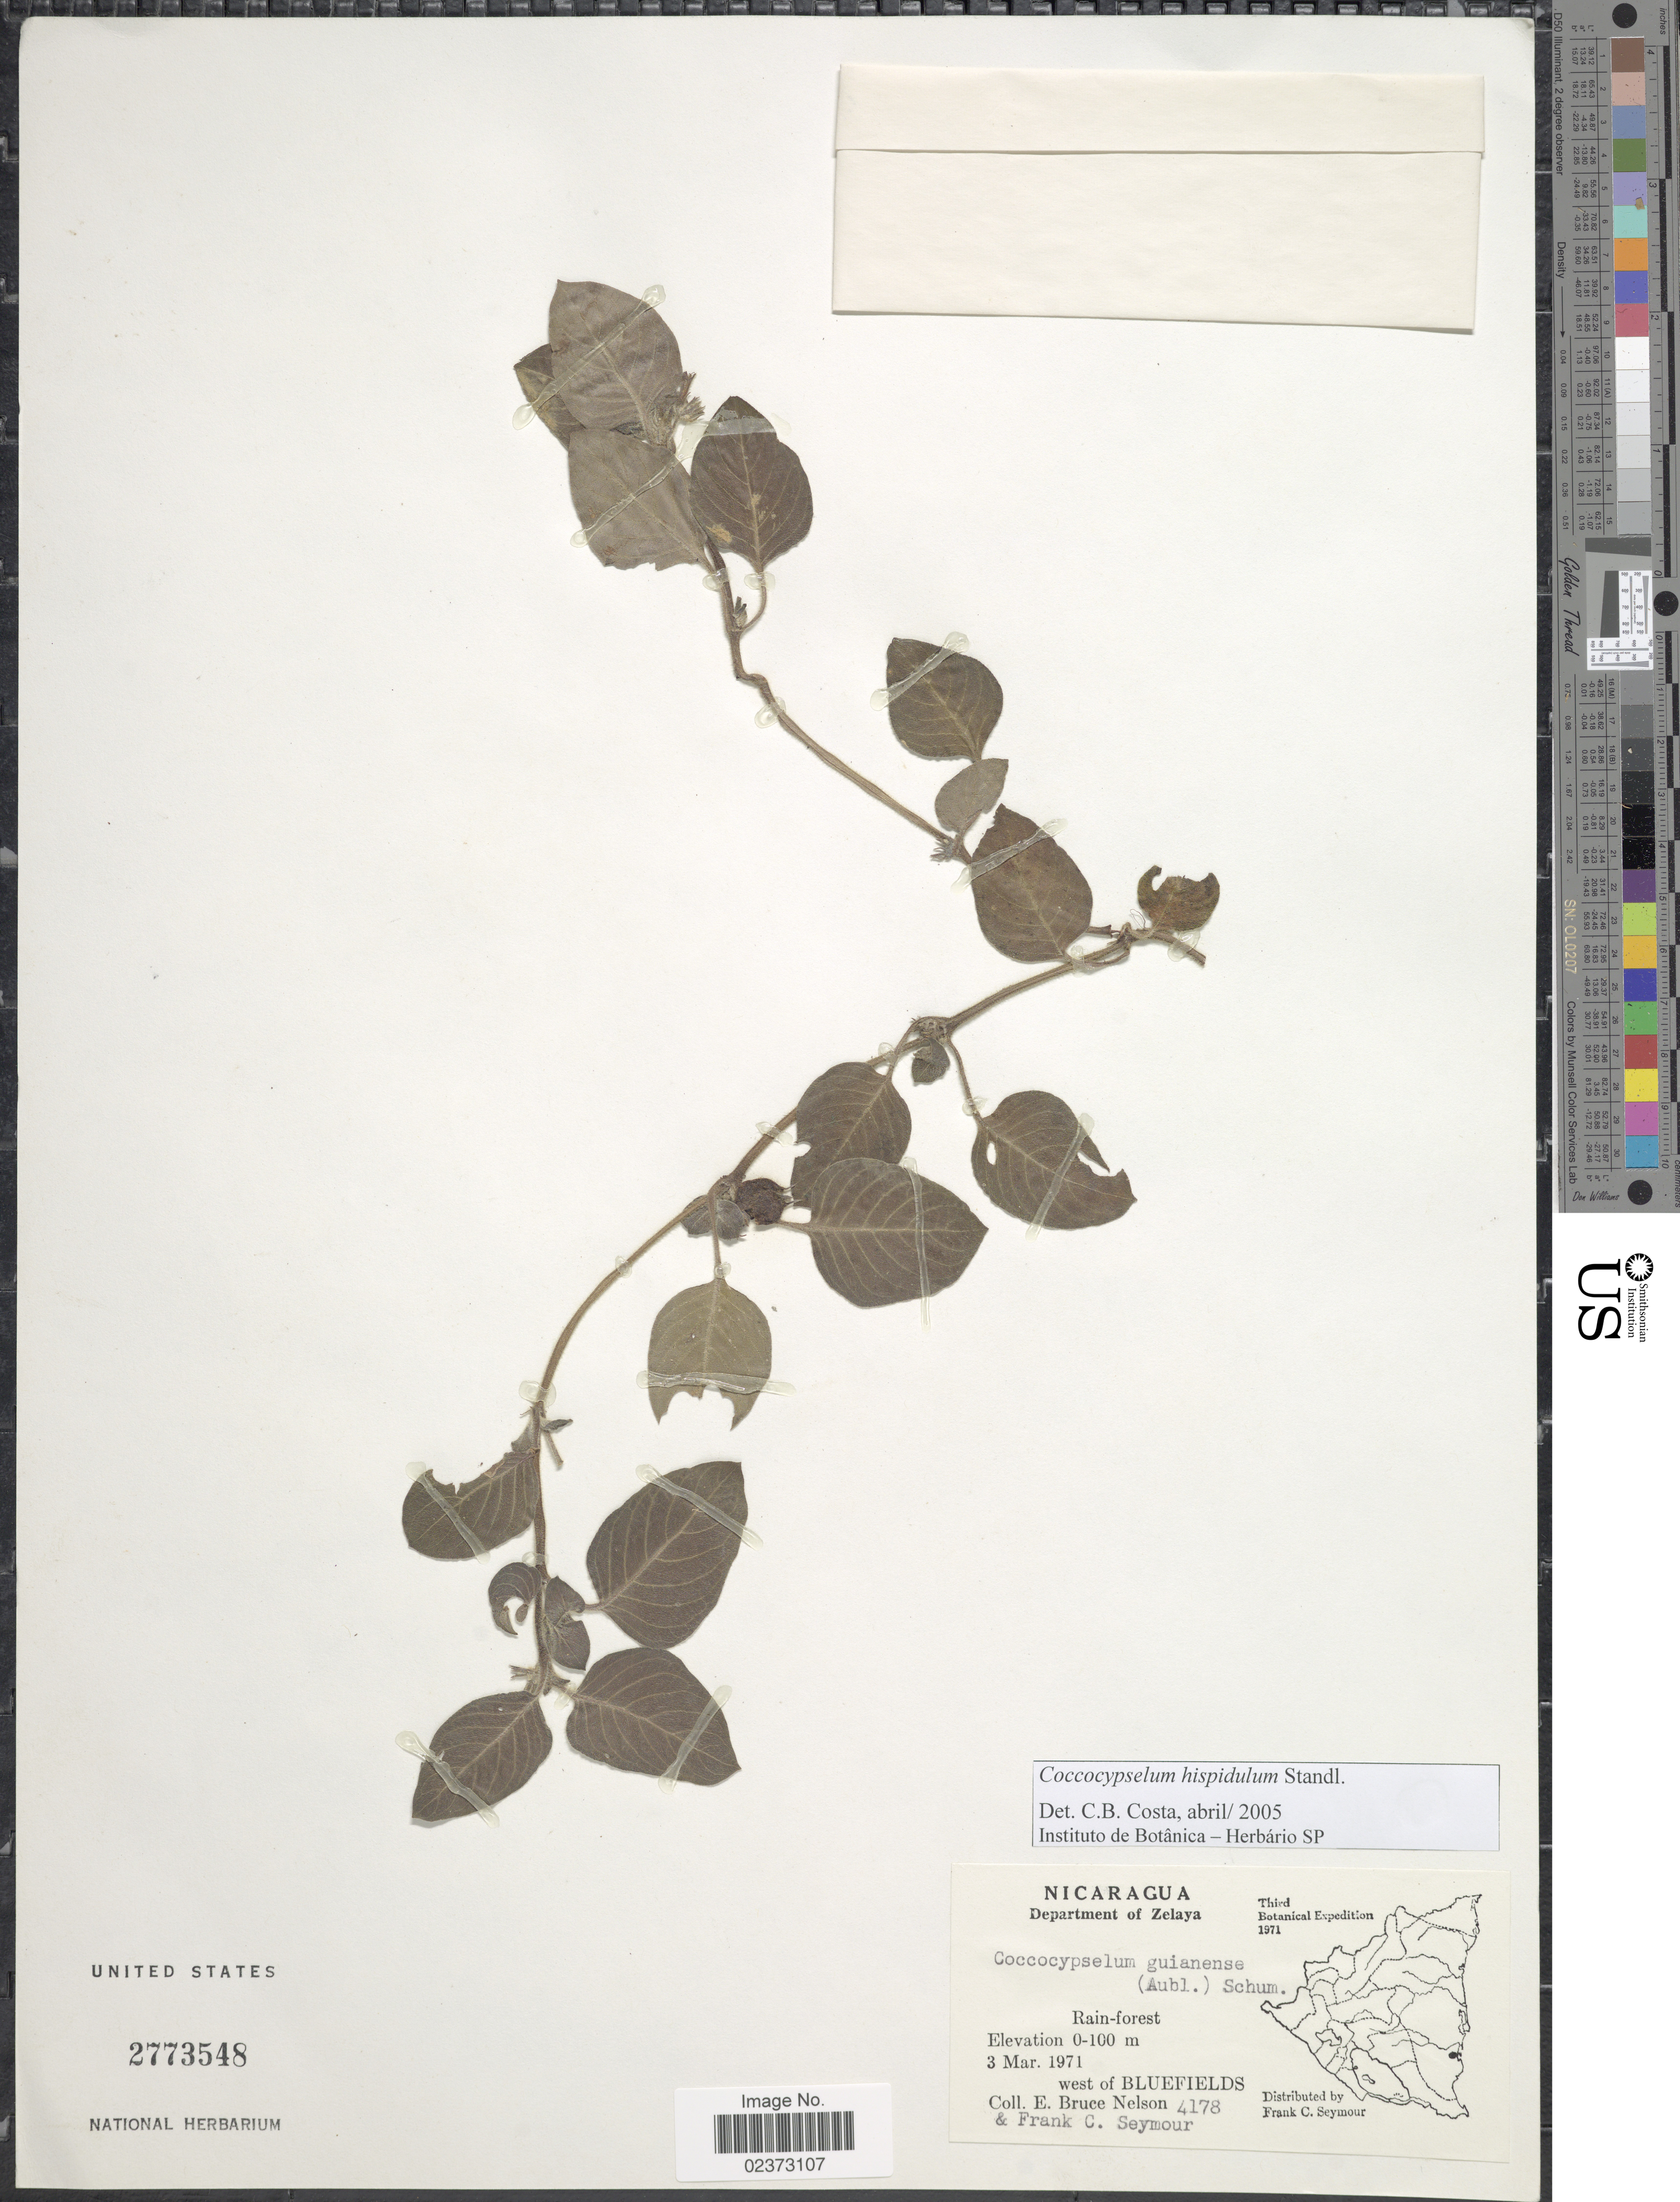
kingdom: Plantae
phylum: Tracheophyta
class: Magnoliopsida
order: Gentianales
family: Rubiaceae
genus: Coccocypselum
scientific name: Coccocypselum hispidulum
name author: (Standl.) Standl.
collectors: E. B. Nelson & F. C. Seymour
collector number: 4178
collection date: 1971-03-03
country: Nicaragua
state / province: Atlantico Sur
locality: Department of Zelaya, west of Bluefields, Rain forest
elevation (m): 0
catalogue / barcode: US 2773548